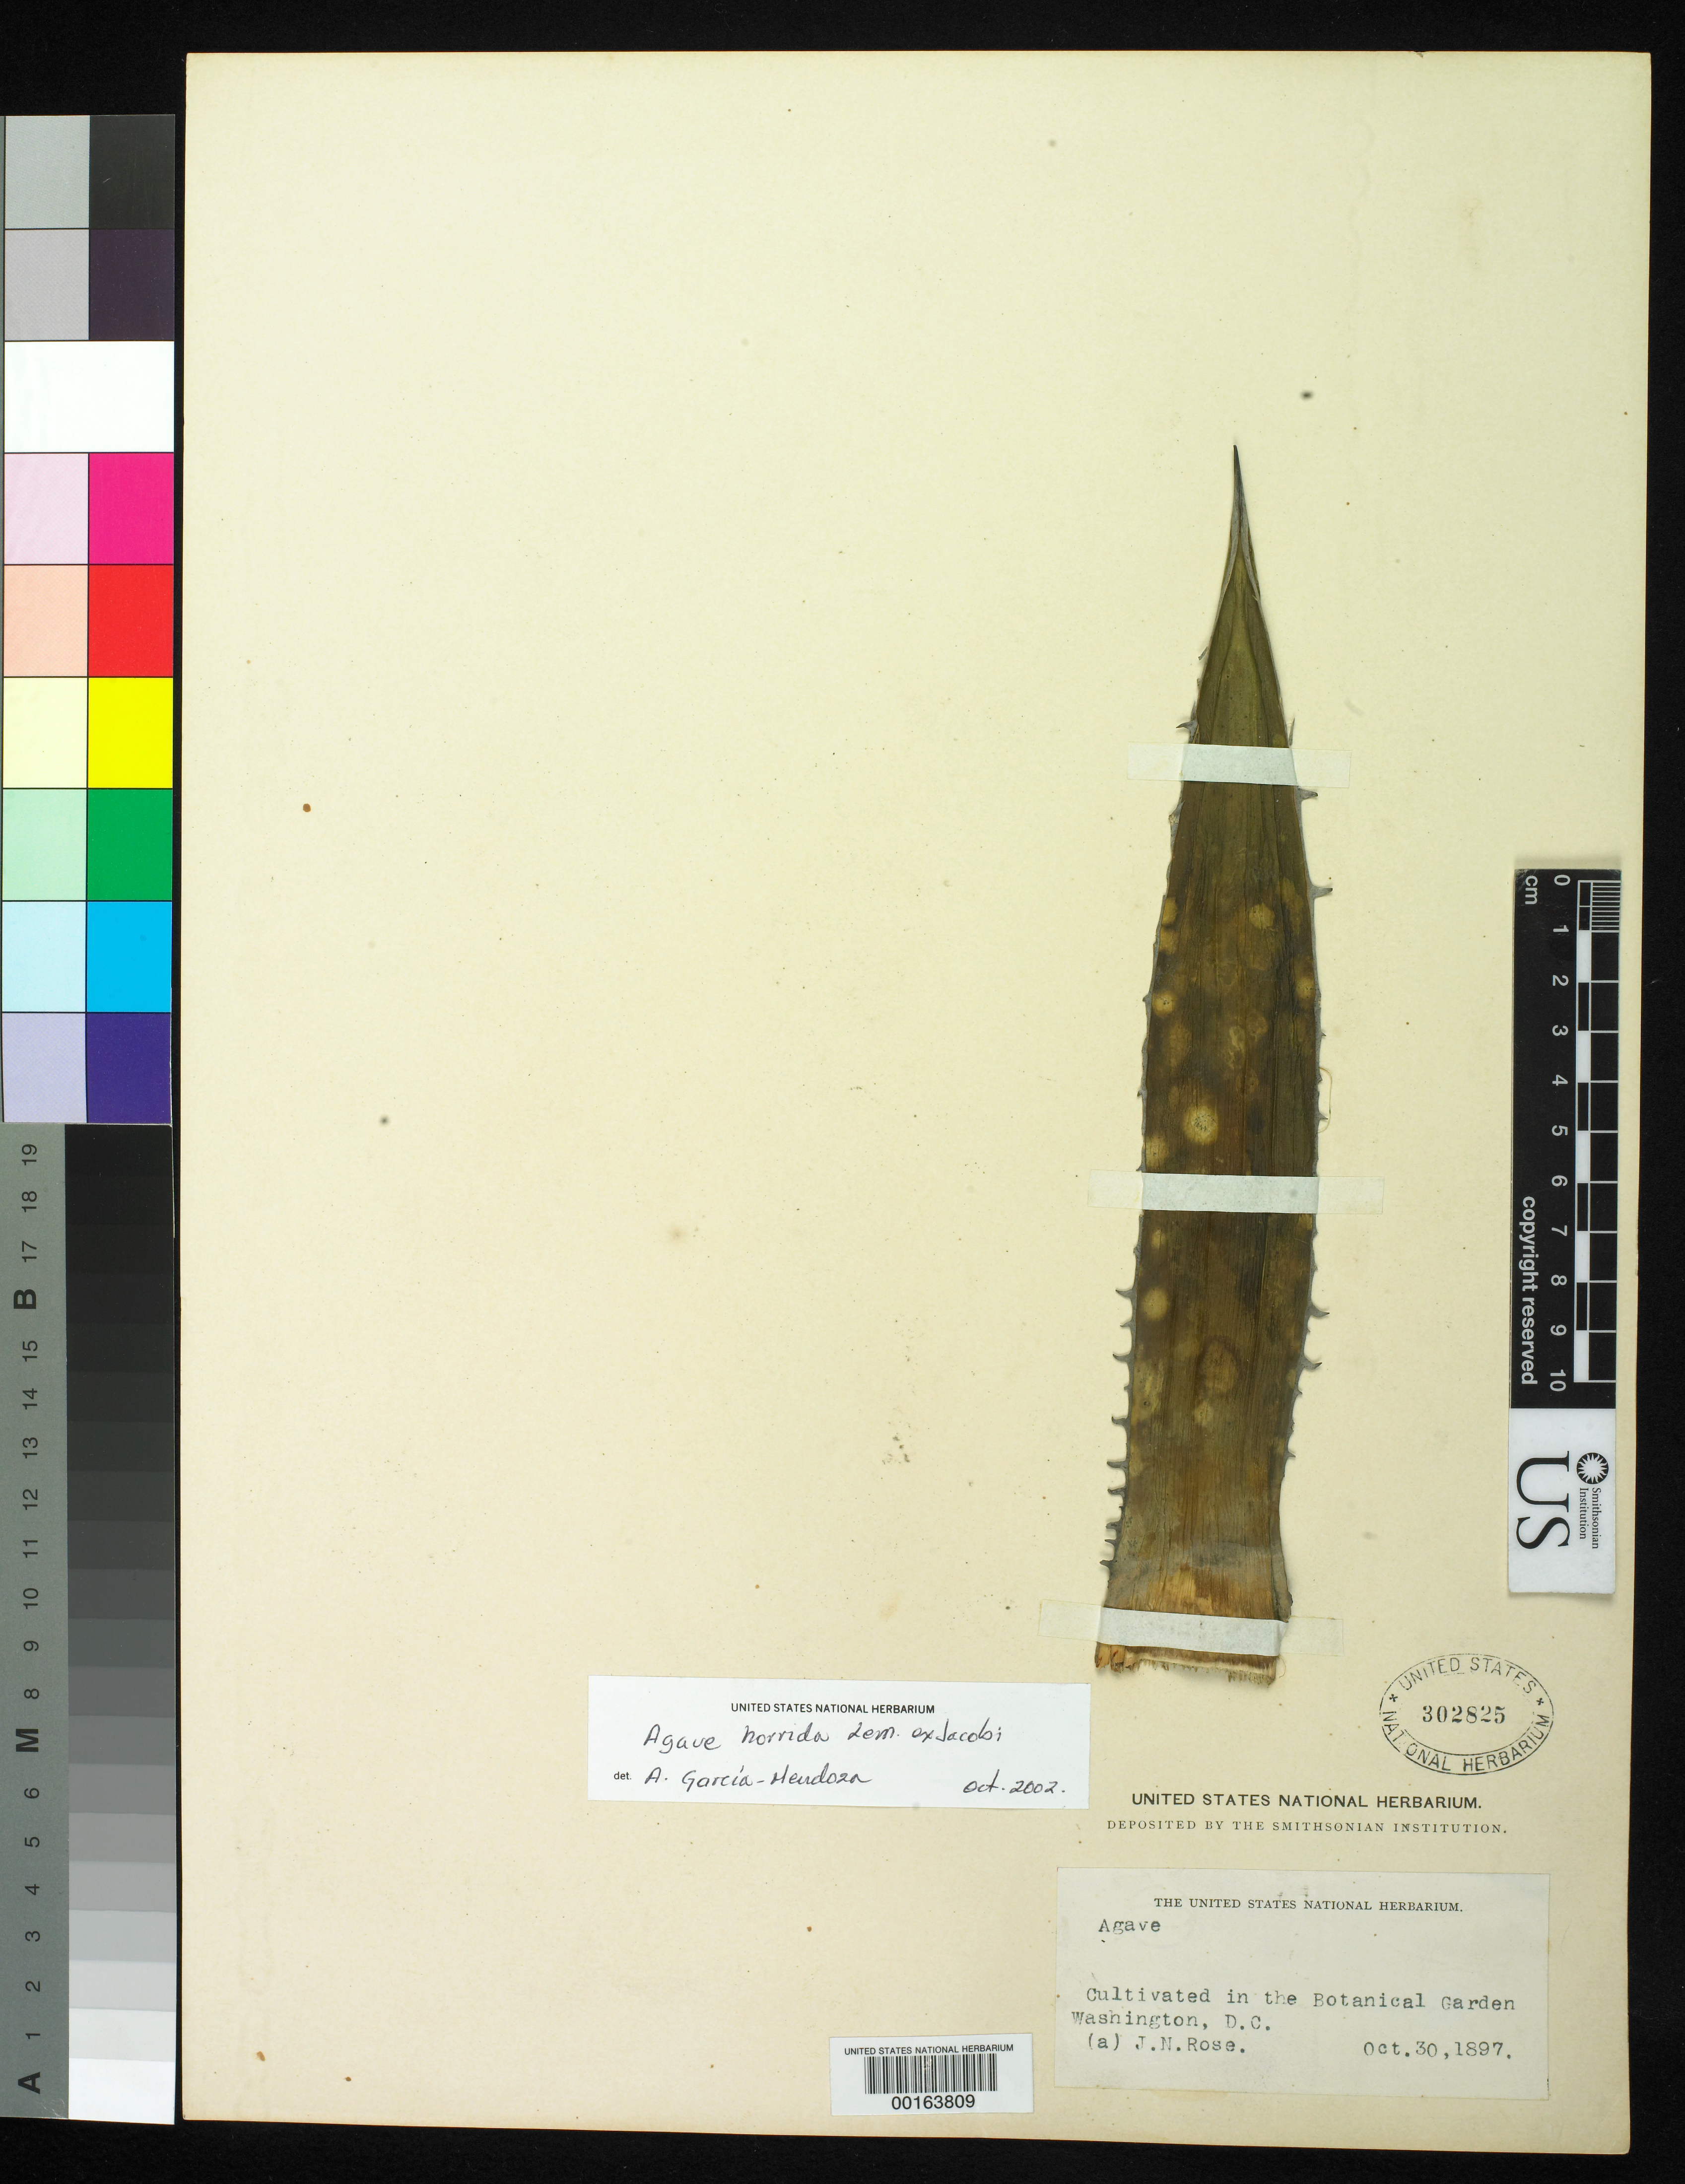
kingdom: Plantae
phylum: Tracheophyta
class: Liliopsida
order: Asparagales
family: Asparagaceae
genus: Agave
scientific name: Agave horrida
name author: Lem. ex Jacobi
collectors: J. N. Rose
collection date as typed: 30 Oct 1897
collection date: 1897-10-30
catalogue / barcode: US 302825